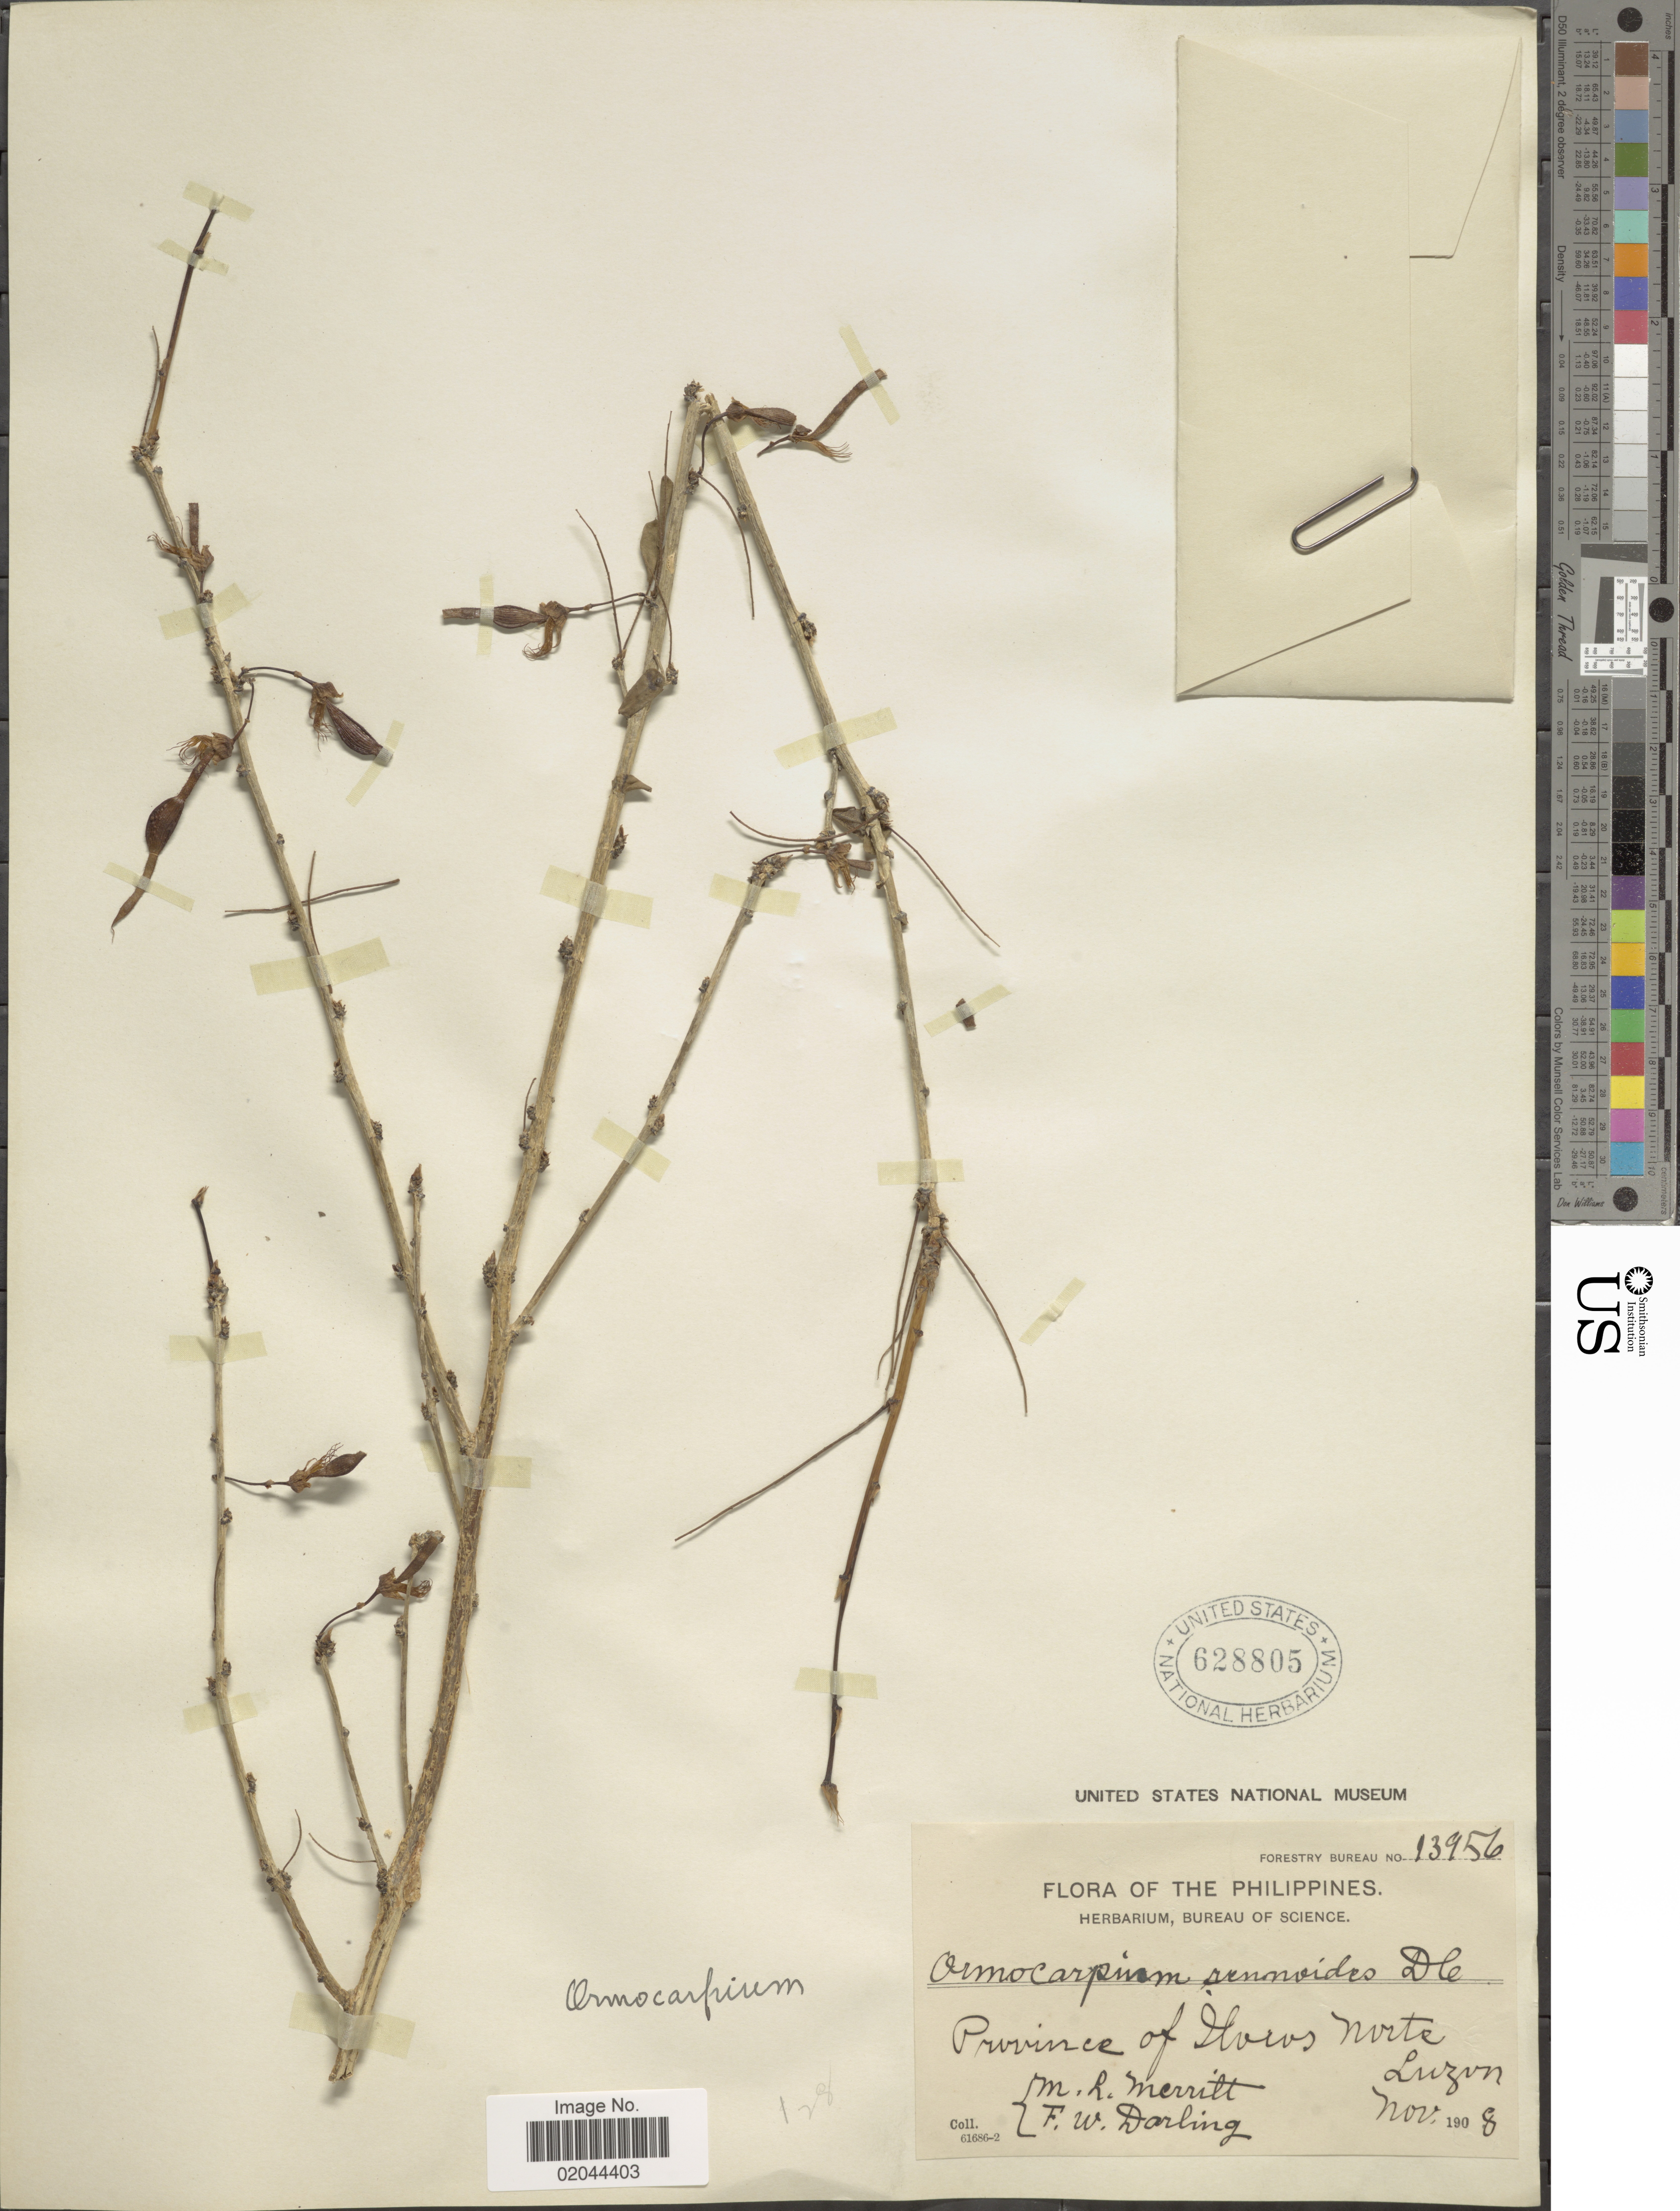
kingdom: Plantae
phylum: Tracheophyta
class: Magnoliopsida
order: Fabales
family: Fabaceae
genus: Ormocarpum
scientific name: Ormocarpum cochinchinense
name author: (Lour.) Merr.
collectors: M. L. Merritt & F. Darling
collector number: Forestry Bureau 13956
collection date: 1908-11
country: Philippines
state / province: Ilocos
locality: Norte, Luzon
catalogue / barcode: US 628805